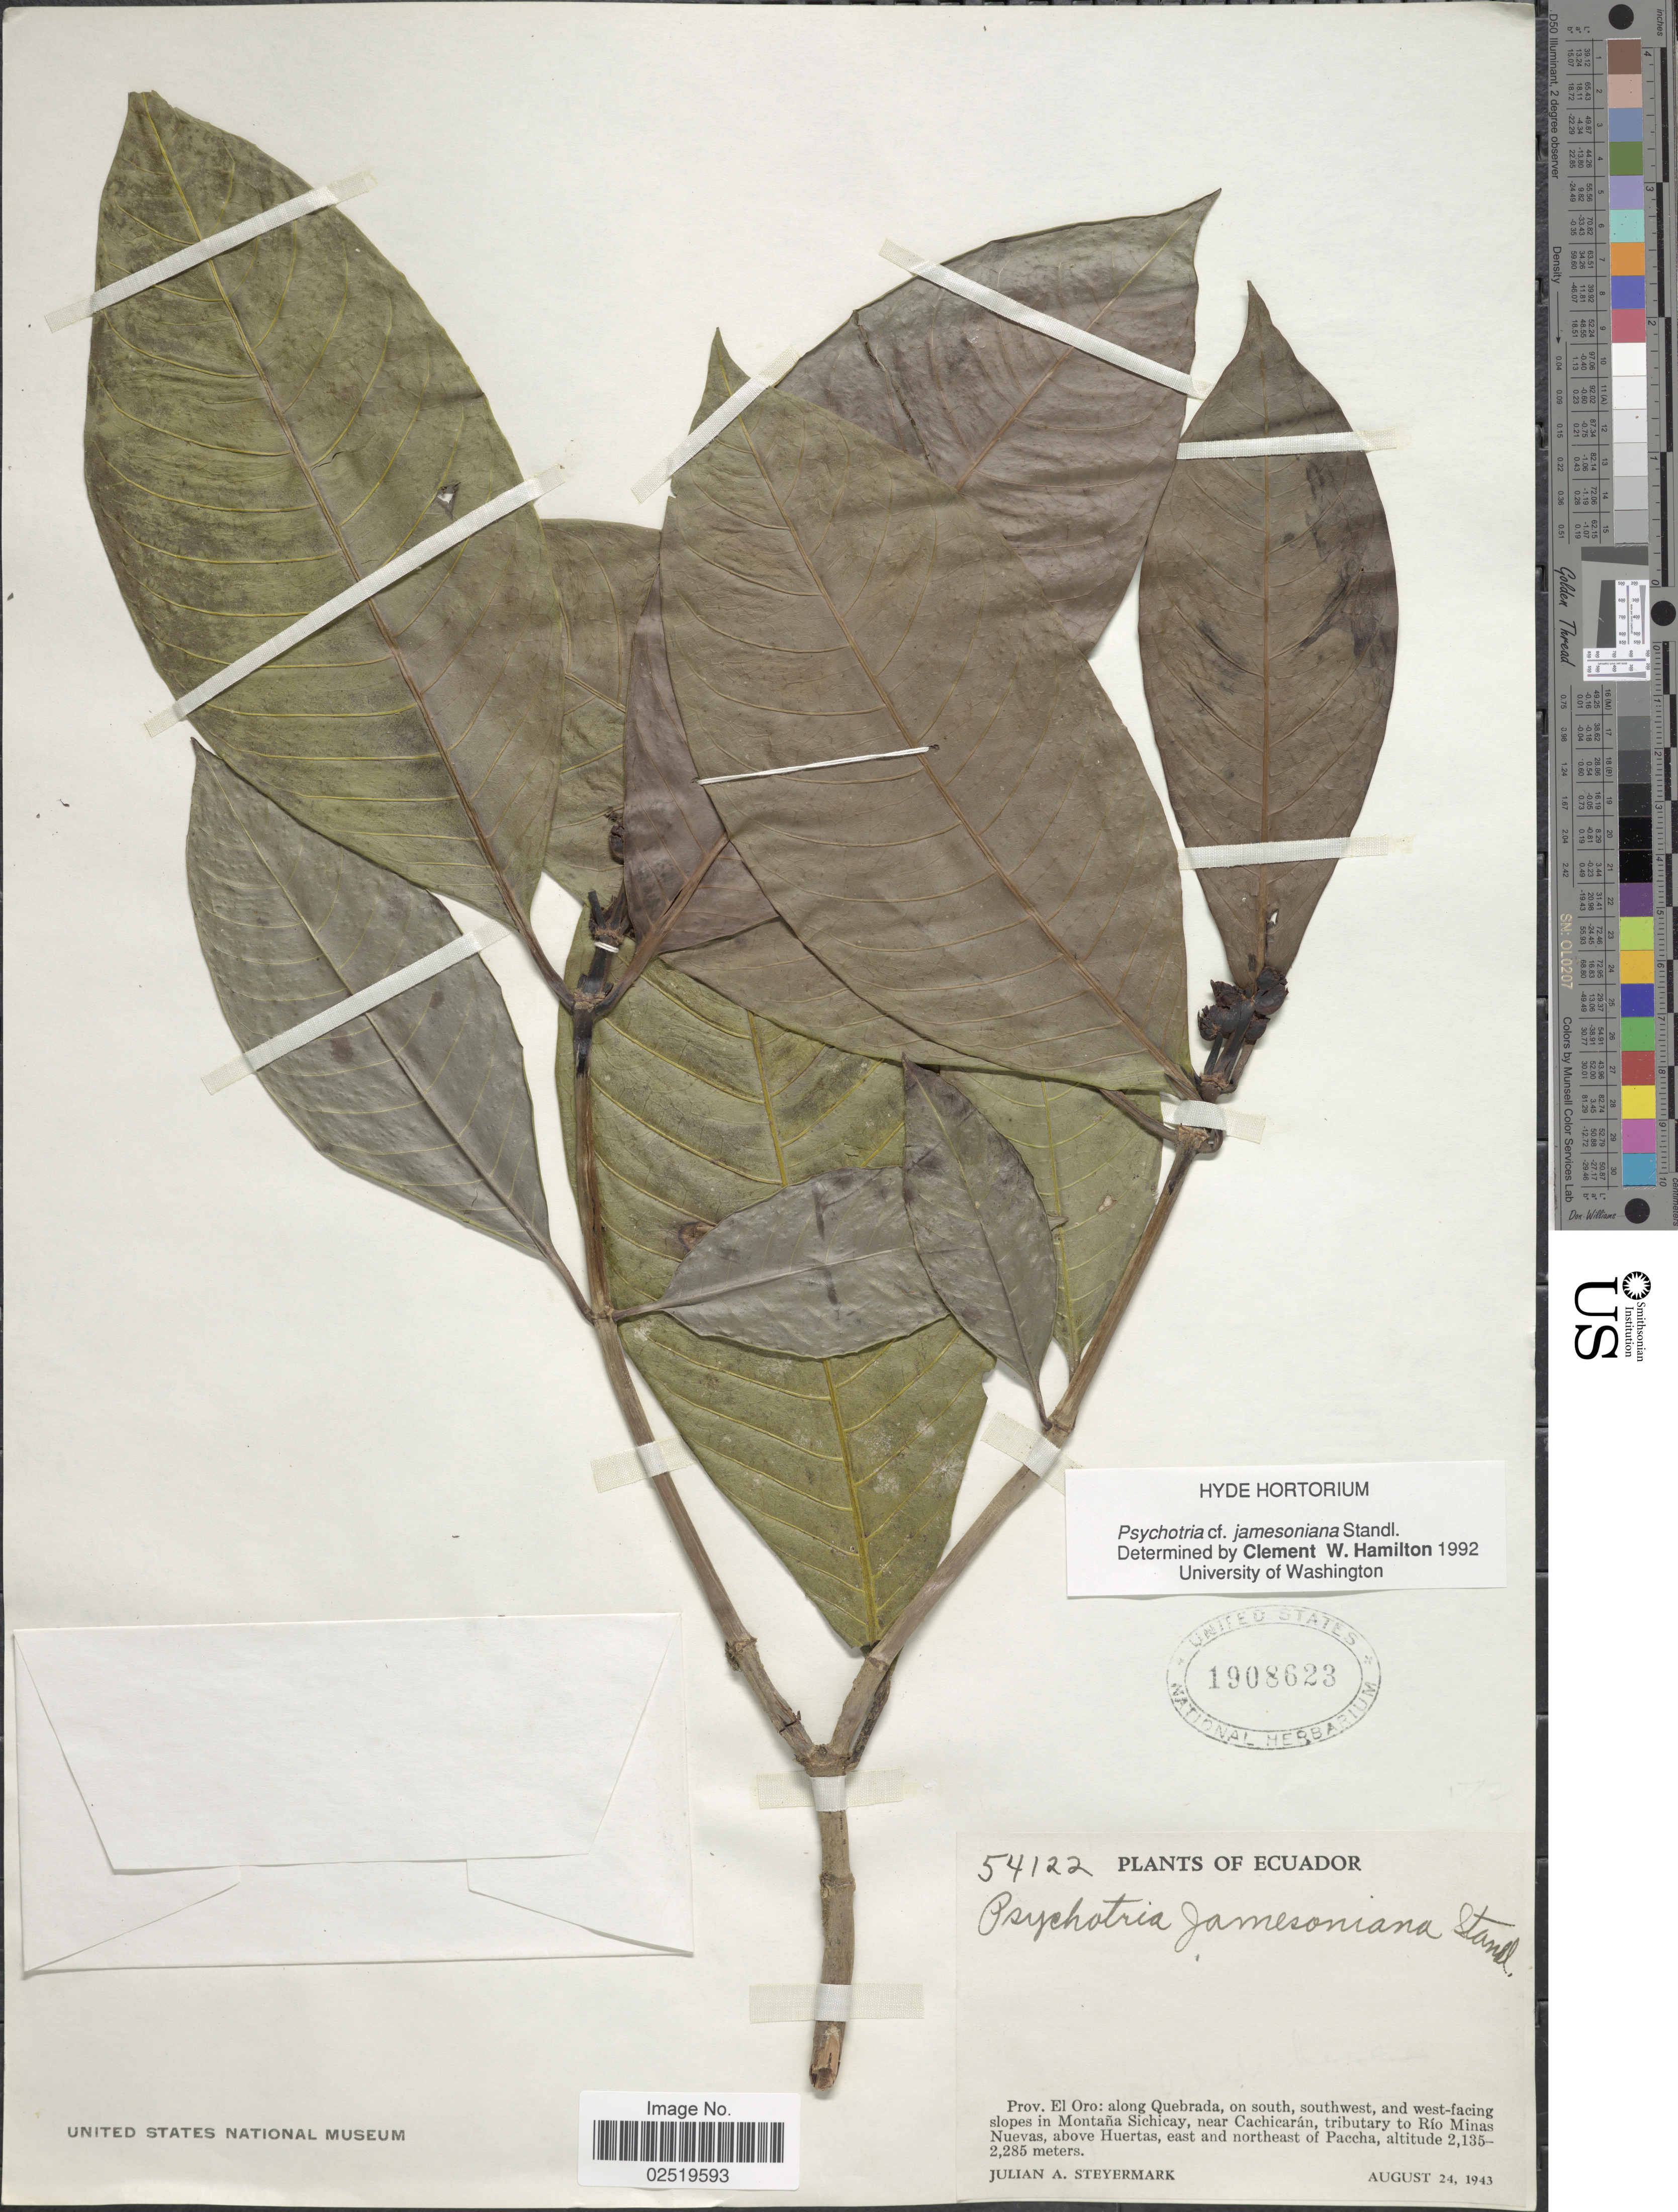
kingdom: Plantae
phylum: Tracheophyta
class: Magnoliopsida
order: Gentianales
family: Rubiaceae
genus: Psychotria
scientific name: Psychotria jamesoniana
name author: Standl.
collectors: J. Steyermark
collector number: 54122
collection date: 1943-08-24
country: Ecuador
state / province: El Oro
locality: Along Quebrada, on south, southwest, and west-facing slopes in Montana Sichicay, near Cacicaran, tributary to Rio Minas Nuevas, above Huertas, east and northeast of Paccha.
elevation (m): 2135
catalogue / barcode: US 1908623